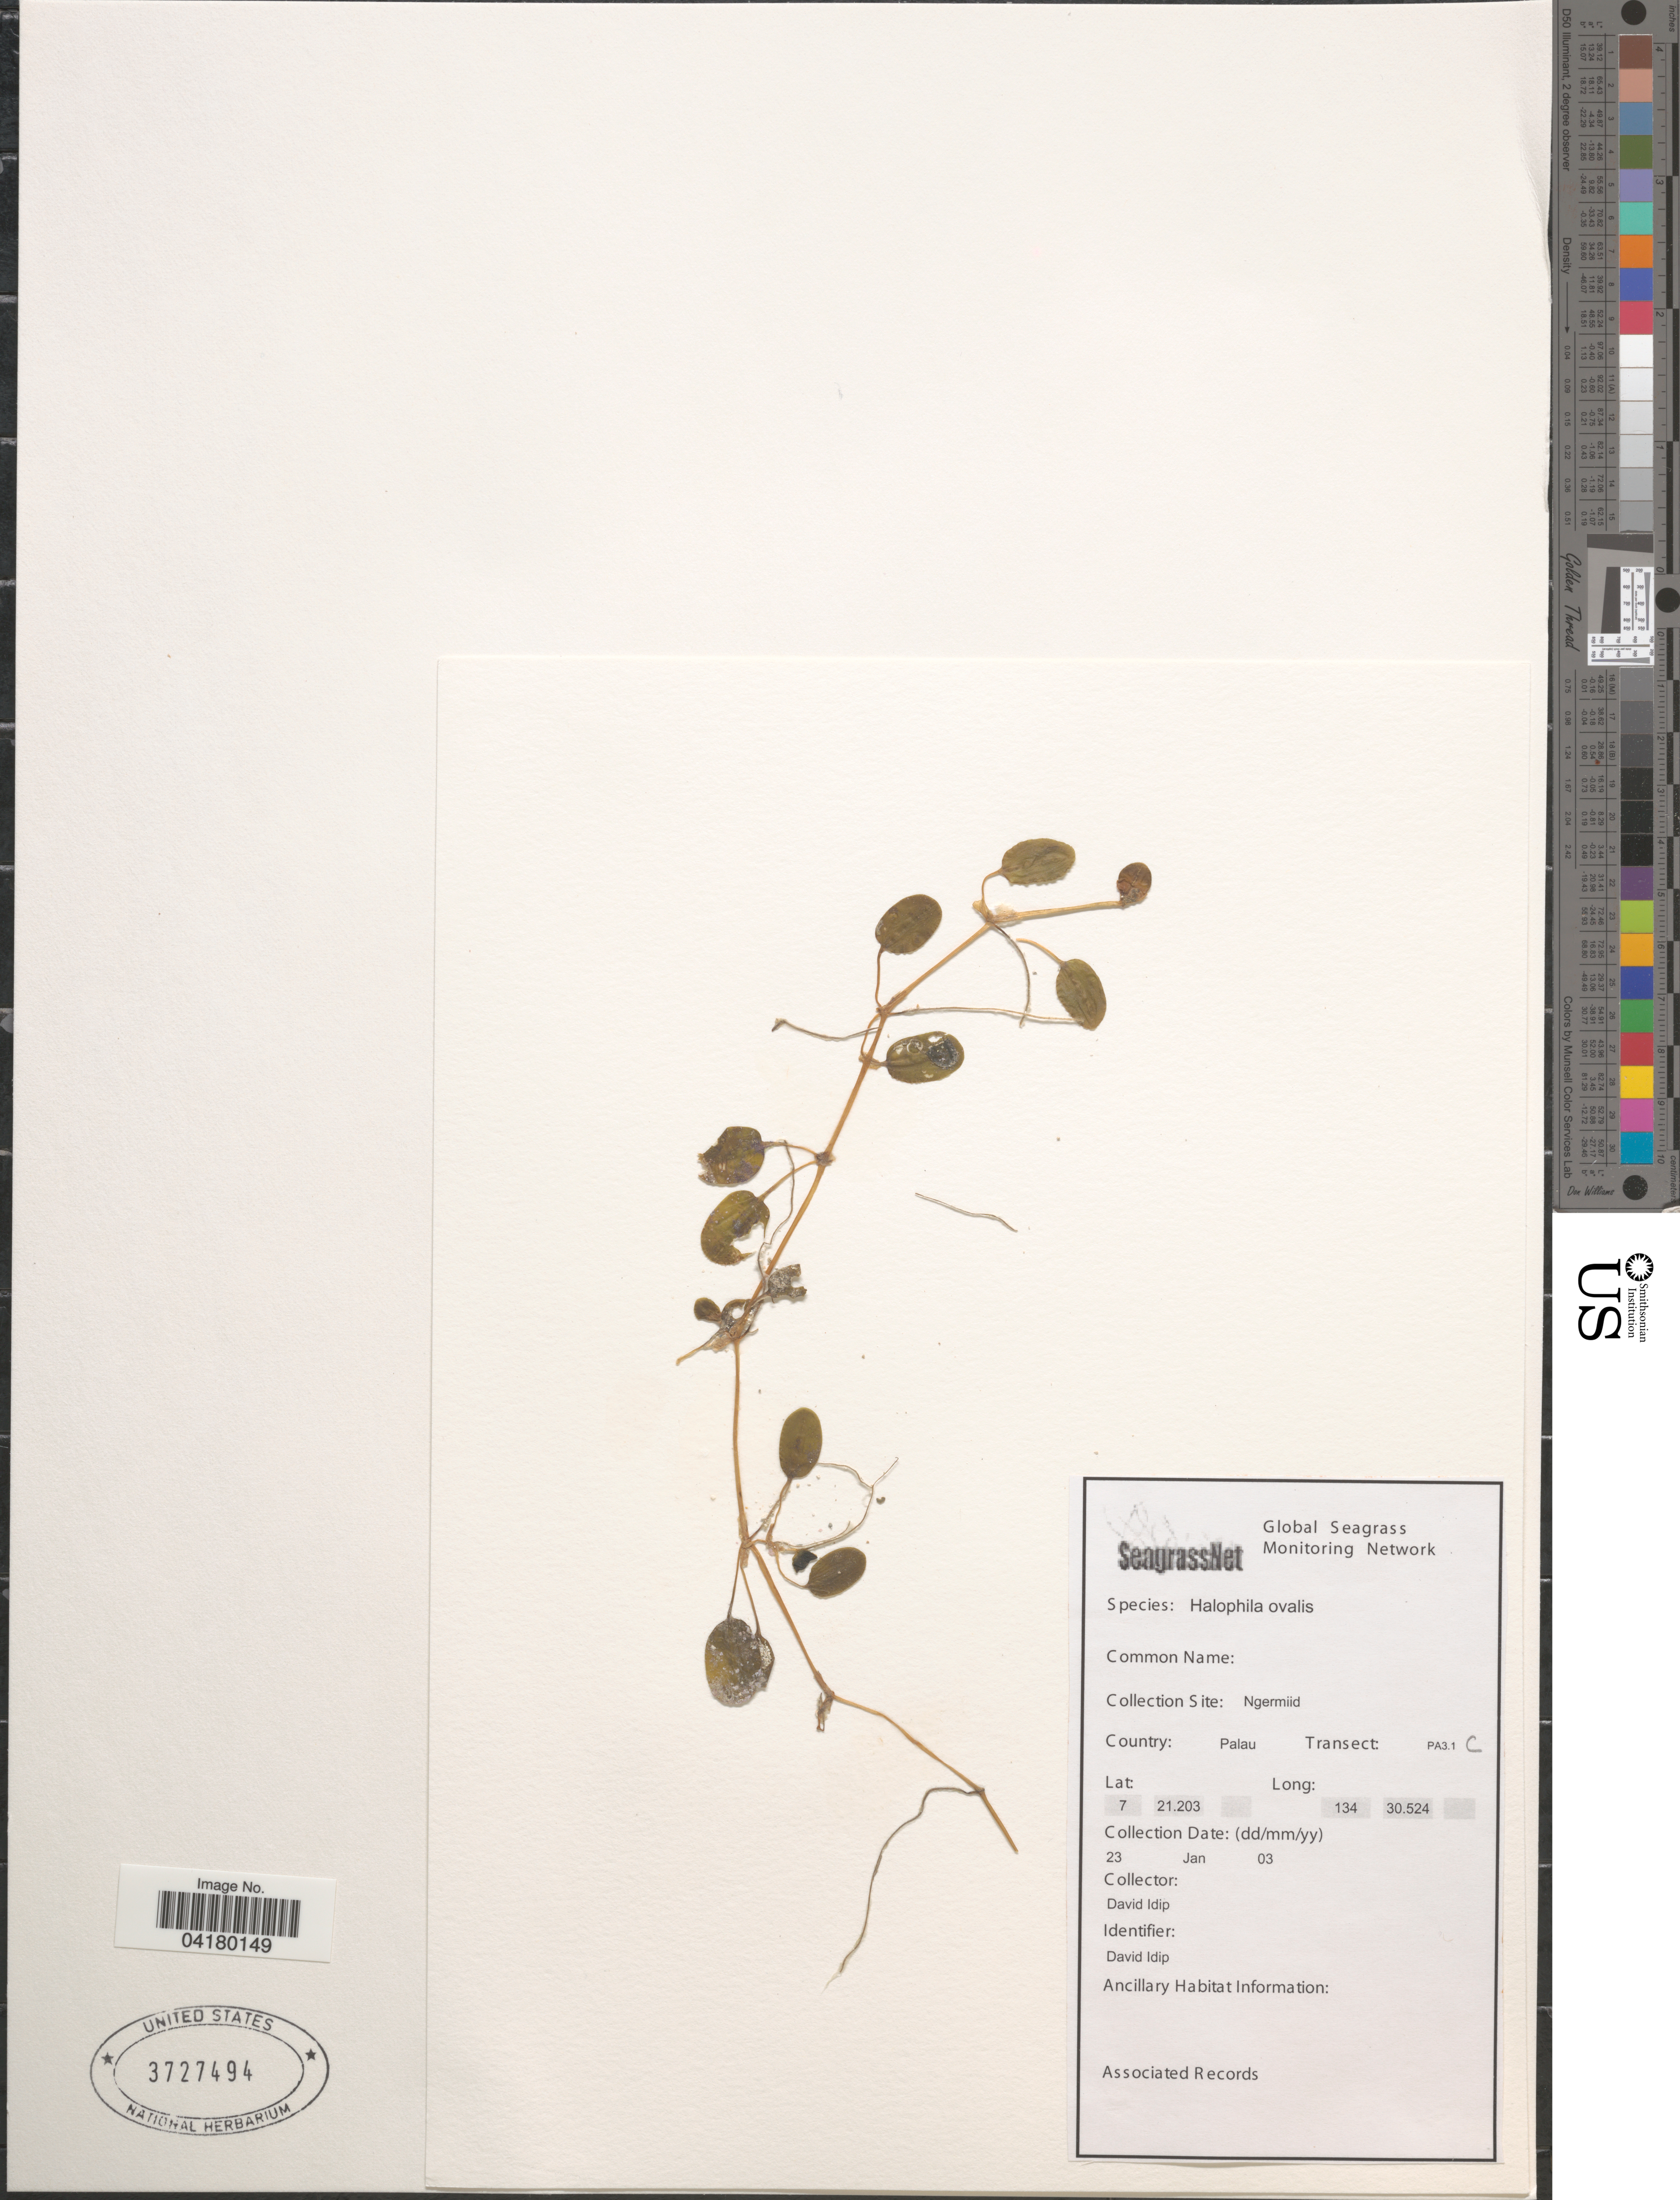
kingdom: Plantae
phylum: Tracheophyta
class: Liliopsida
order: Alismatales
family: Hydrocharitaceae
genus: Halophila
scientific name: Halophila ovalis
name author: (R. Br.) Hook. f.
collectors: D. Idip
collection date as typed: Transcribed d/m/y: 23/1/3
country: Palau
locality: Collection Site: Ngermiid. Country: Palau. Transect: PA3.1C.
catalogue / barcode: US 3727494